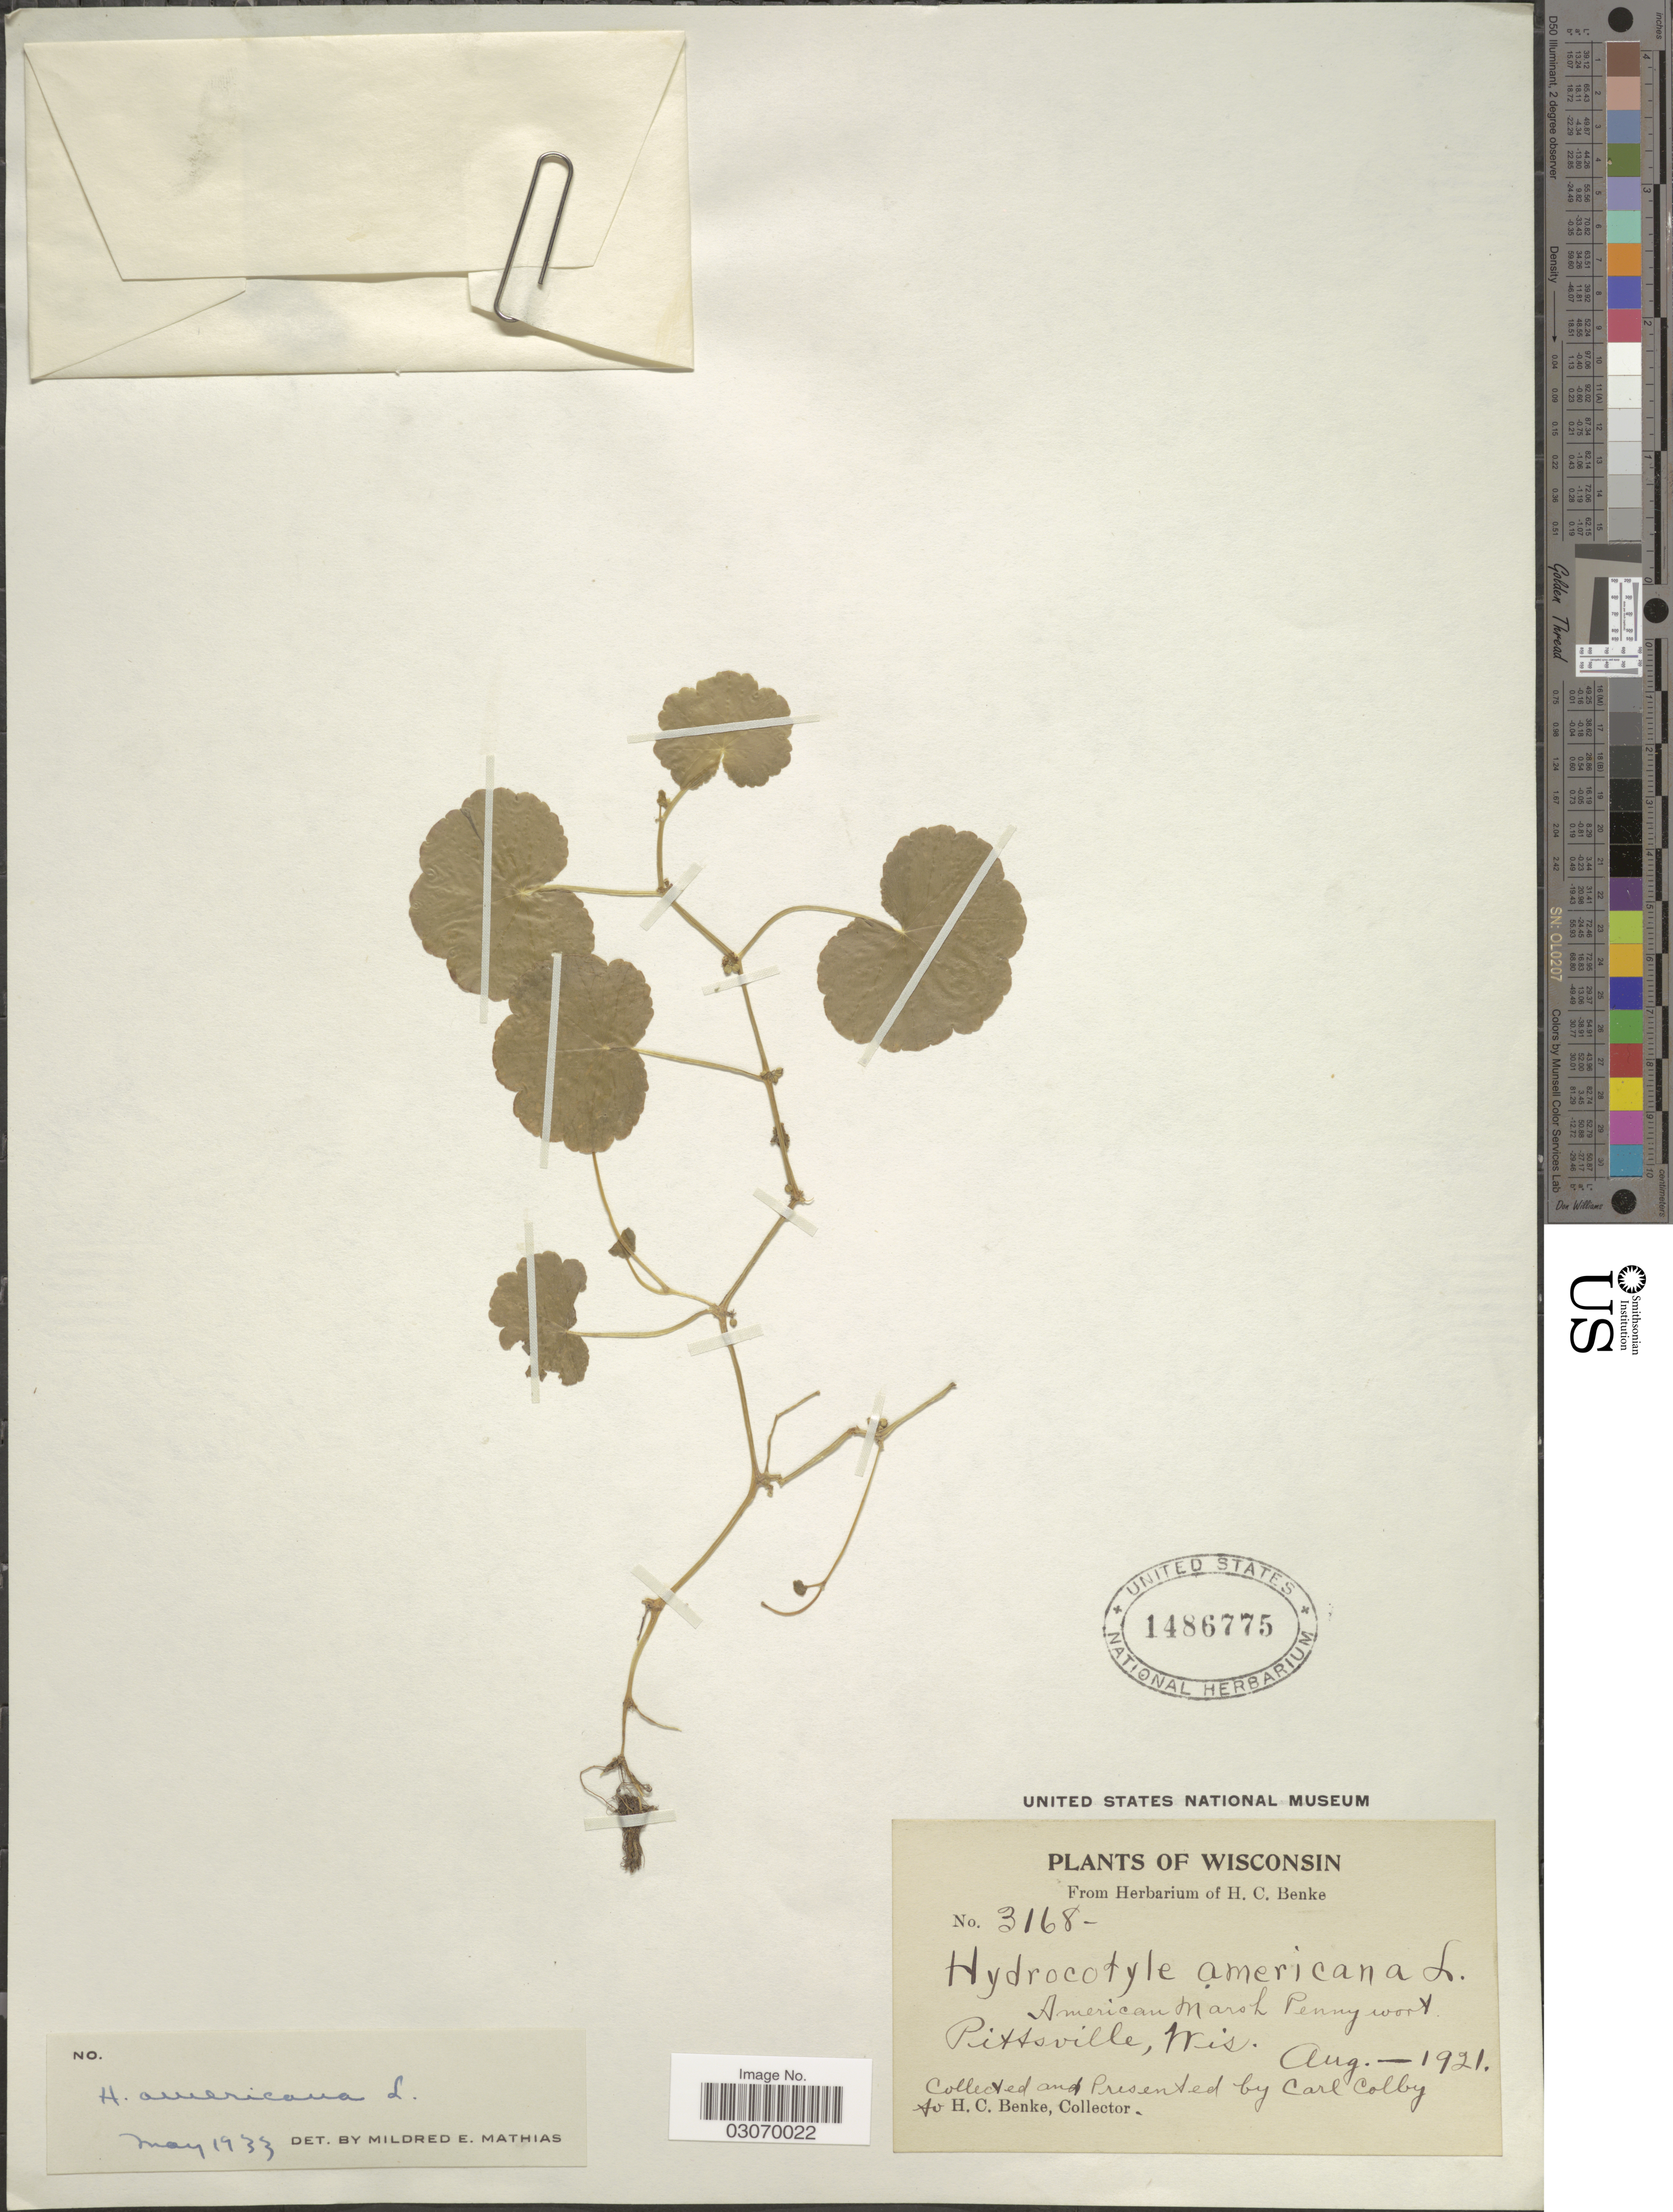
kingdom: Plantae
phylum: Tracheophyta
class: Magnoliopsida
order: Apiales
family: Araliaceae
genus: Hydrocotyle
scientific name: Hydrocotyle americana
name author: L.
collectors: H. Benke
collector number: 3168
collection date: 1921-08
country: United States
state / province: Wisconsin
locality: Pittsville.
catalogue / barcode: US 1486775